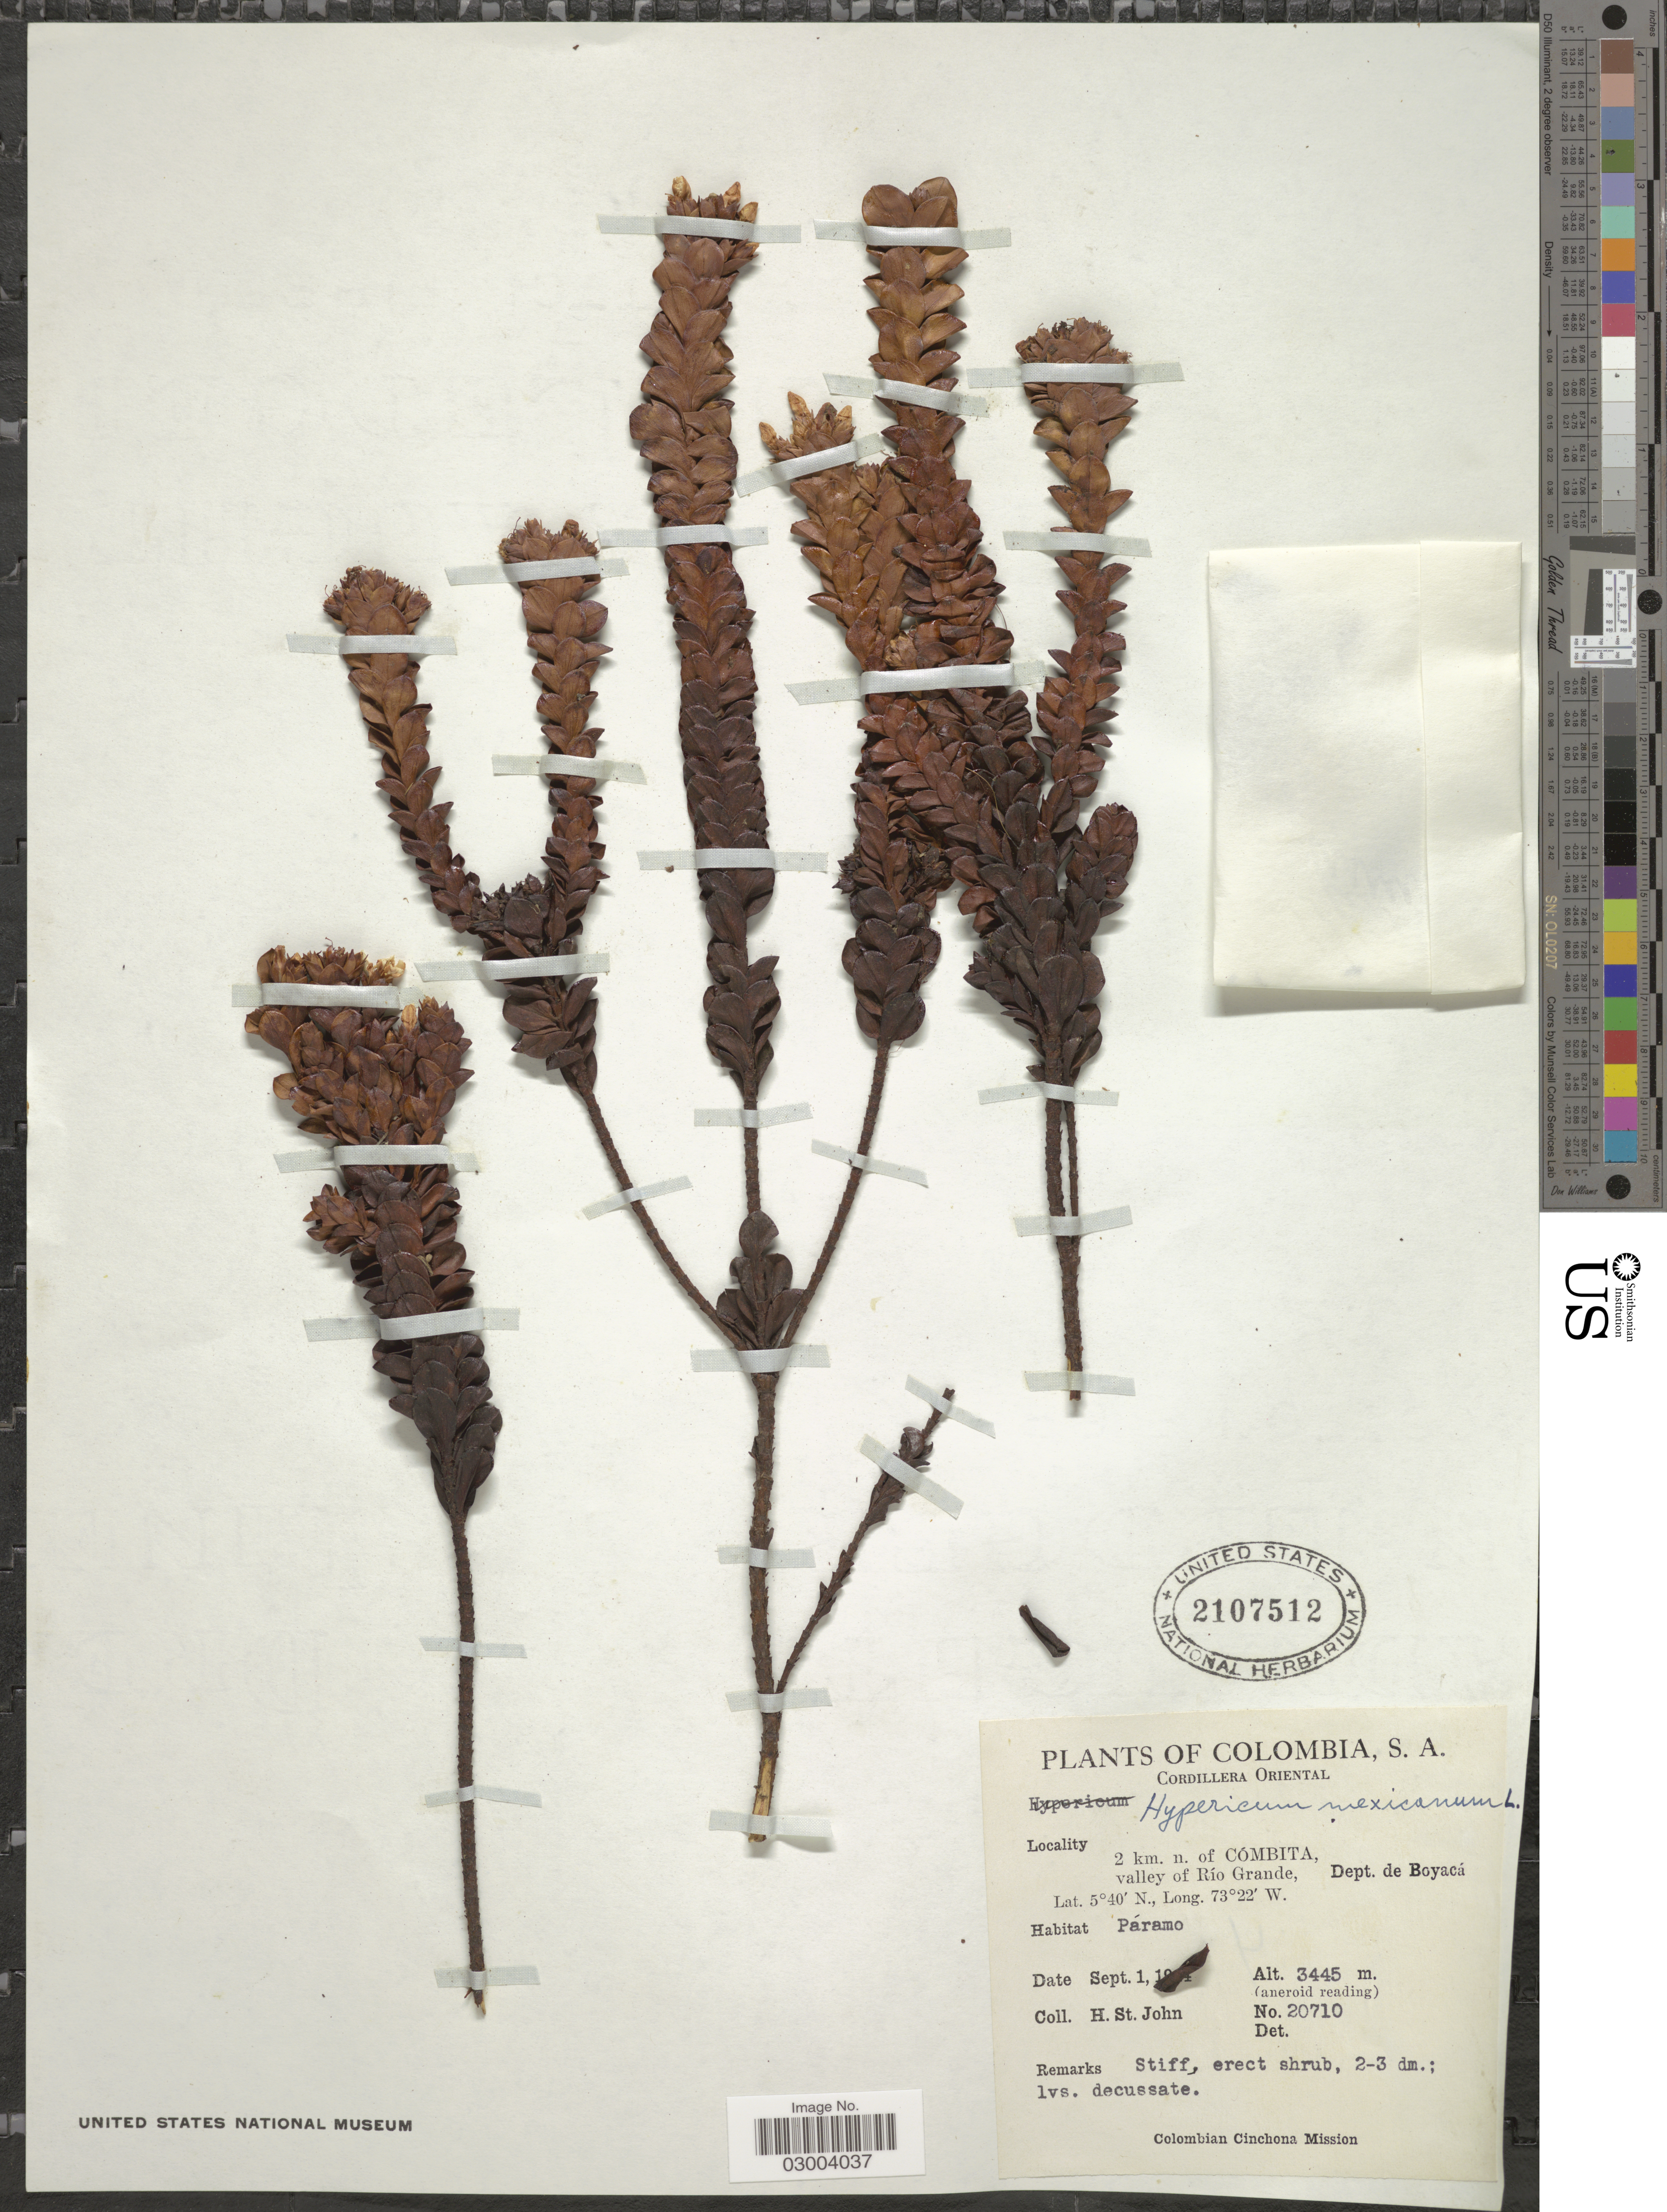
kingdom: Plantae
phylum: Tracheophyta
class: Magnoliopsida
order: Malpighiales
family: Hypericaceae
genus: Hypericum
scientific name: Hypericum mexicanum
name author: L.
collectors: H. St. John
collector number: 20710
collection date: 1924-09-01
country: Colombia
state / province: Boyacá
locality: Cordillera Oriental, 2 km. n. of Cómbita, valley of Río Grande, Dept. de Boyacá.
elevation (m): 3445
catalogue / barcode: US 2107512